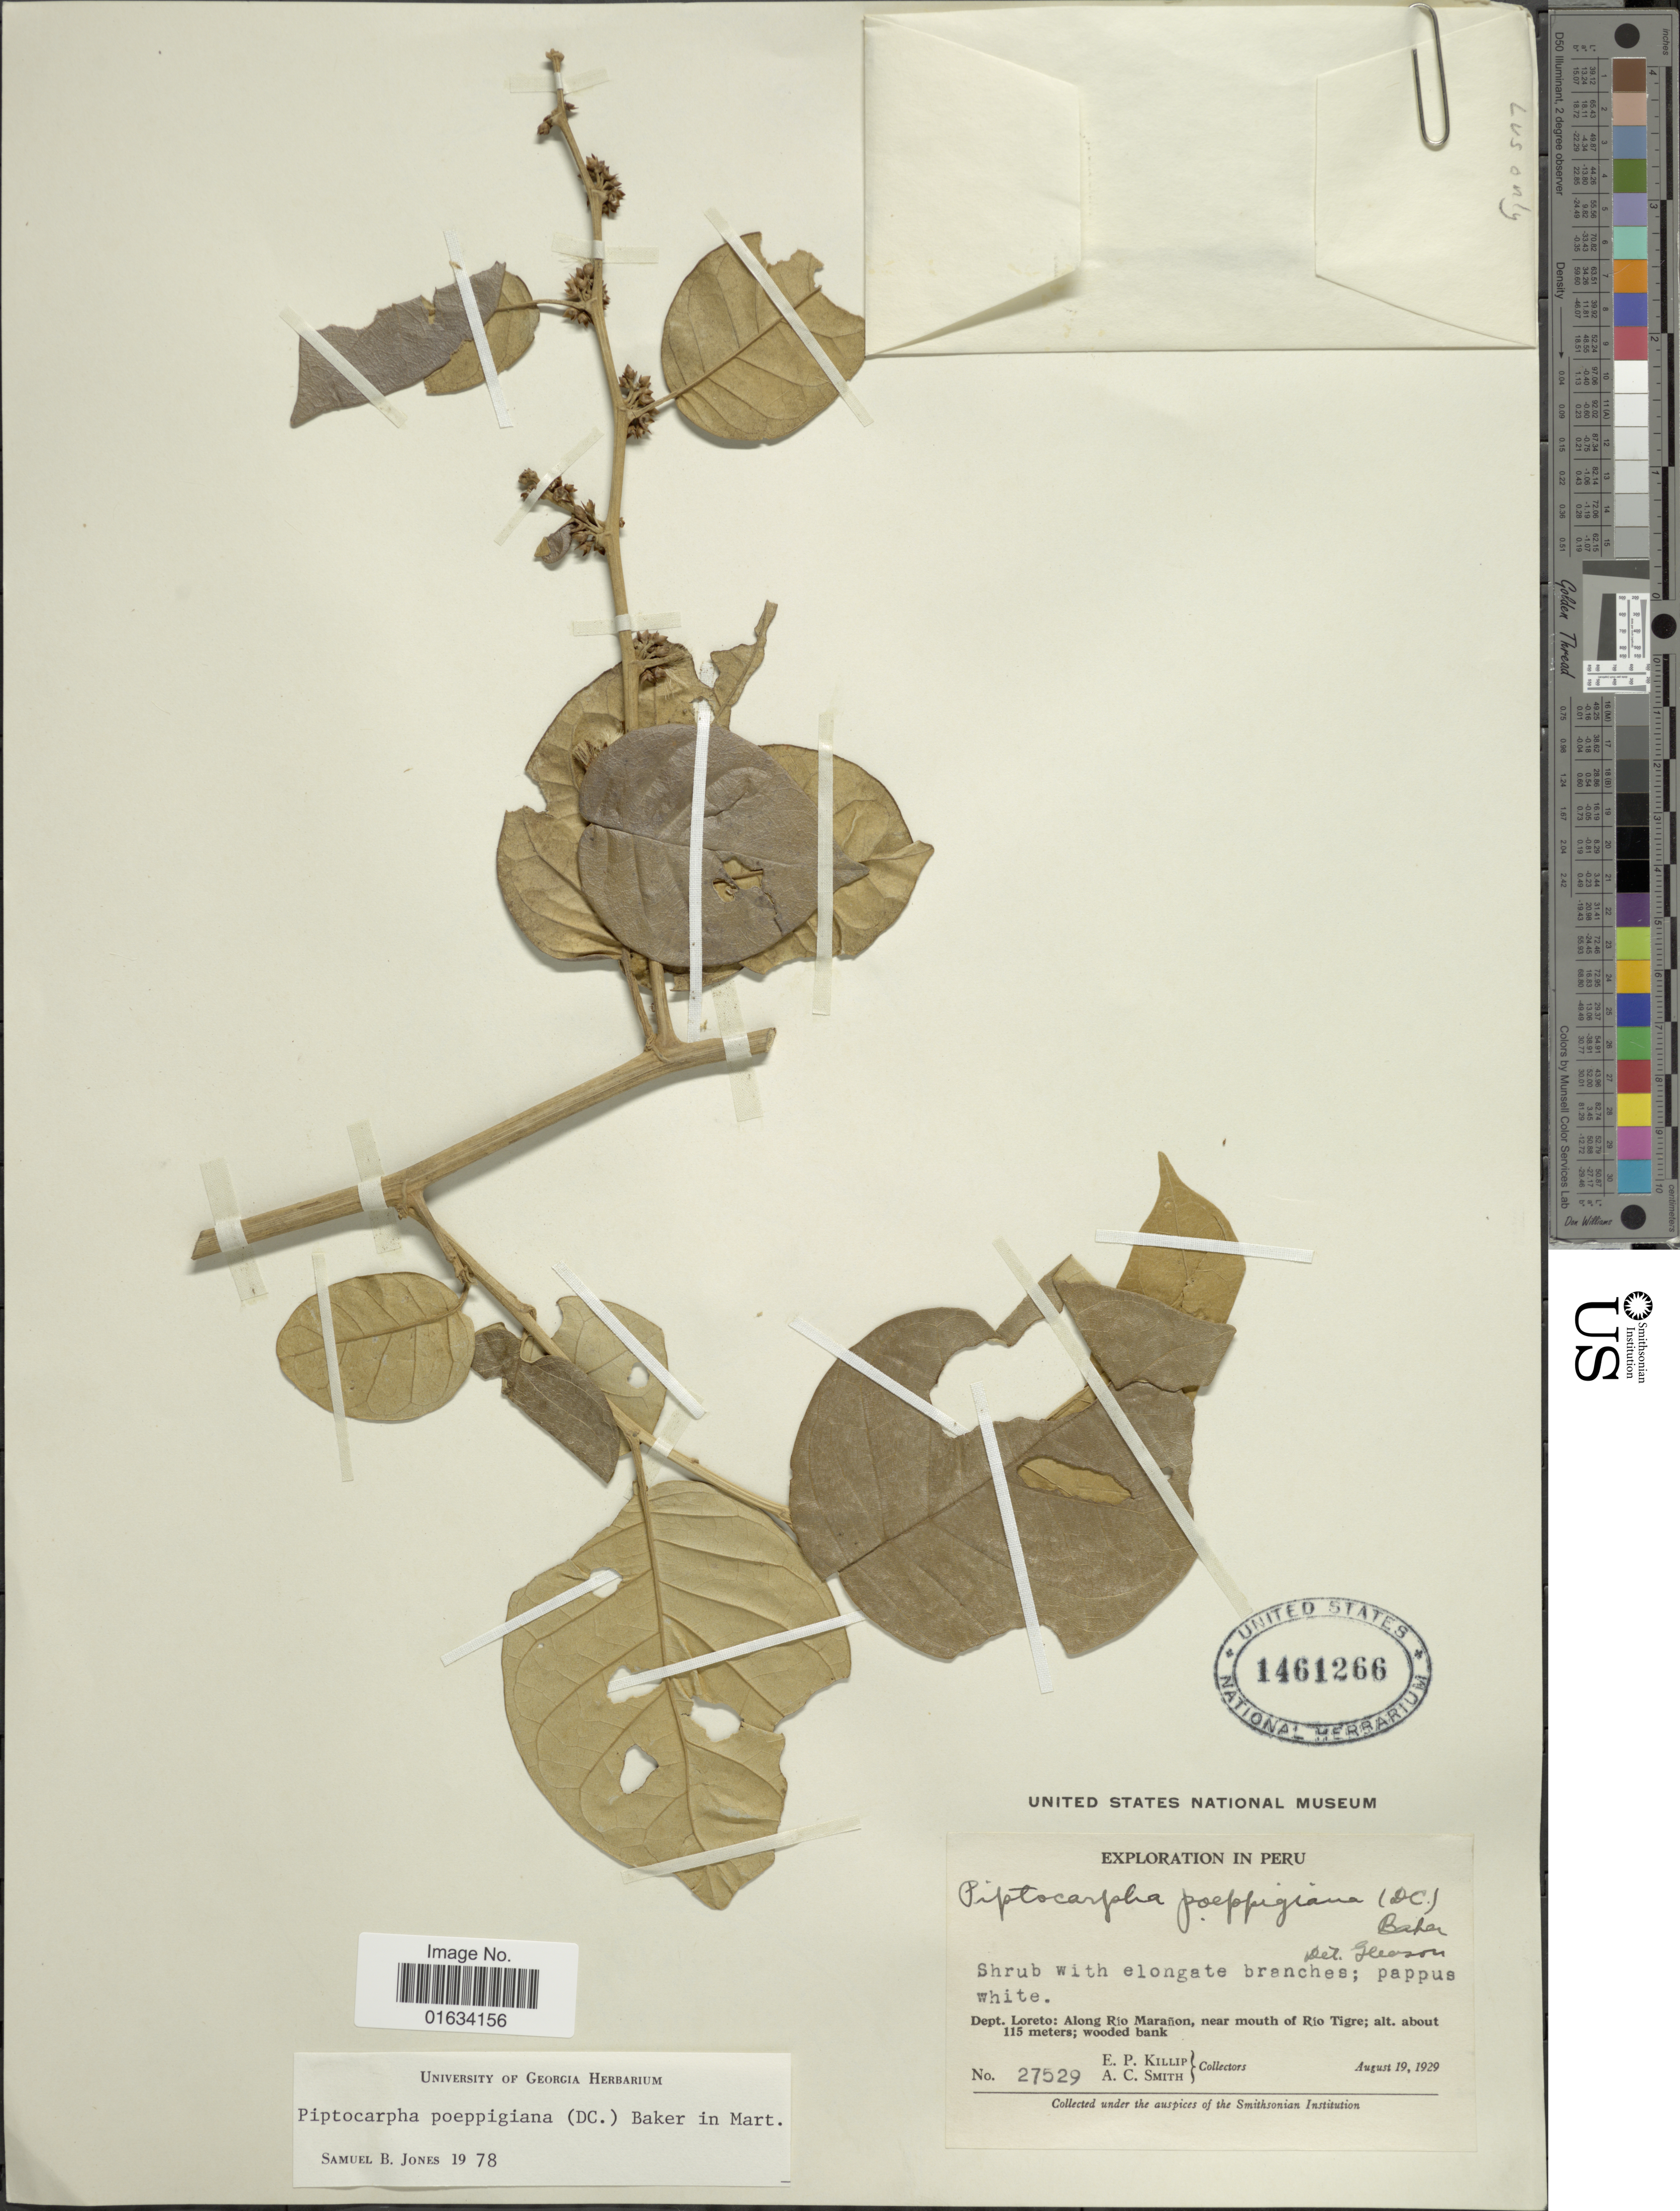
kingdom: Plantae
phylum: Tracheophyta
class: Magnoliopsida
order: Asterales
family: Asteraceae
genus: Piptocarpha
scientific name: Piptocarpha poeppigiana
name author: (DC.) Baker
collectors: E. P. Killip & A. C. Smith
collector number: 27529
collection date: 1929-08-19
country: Peru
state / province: Loreto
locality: Peru. Dept. Loreto: Along Rio Marañon, near mouth of Rio Tigre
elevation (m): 115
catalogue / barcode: US 1461266